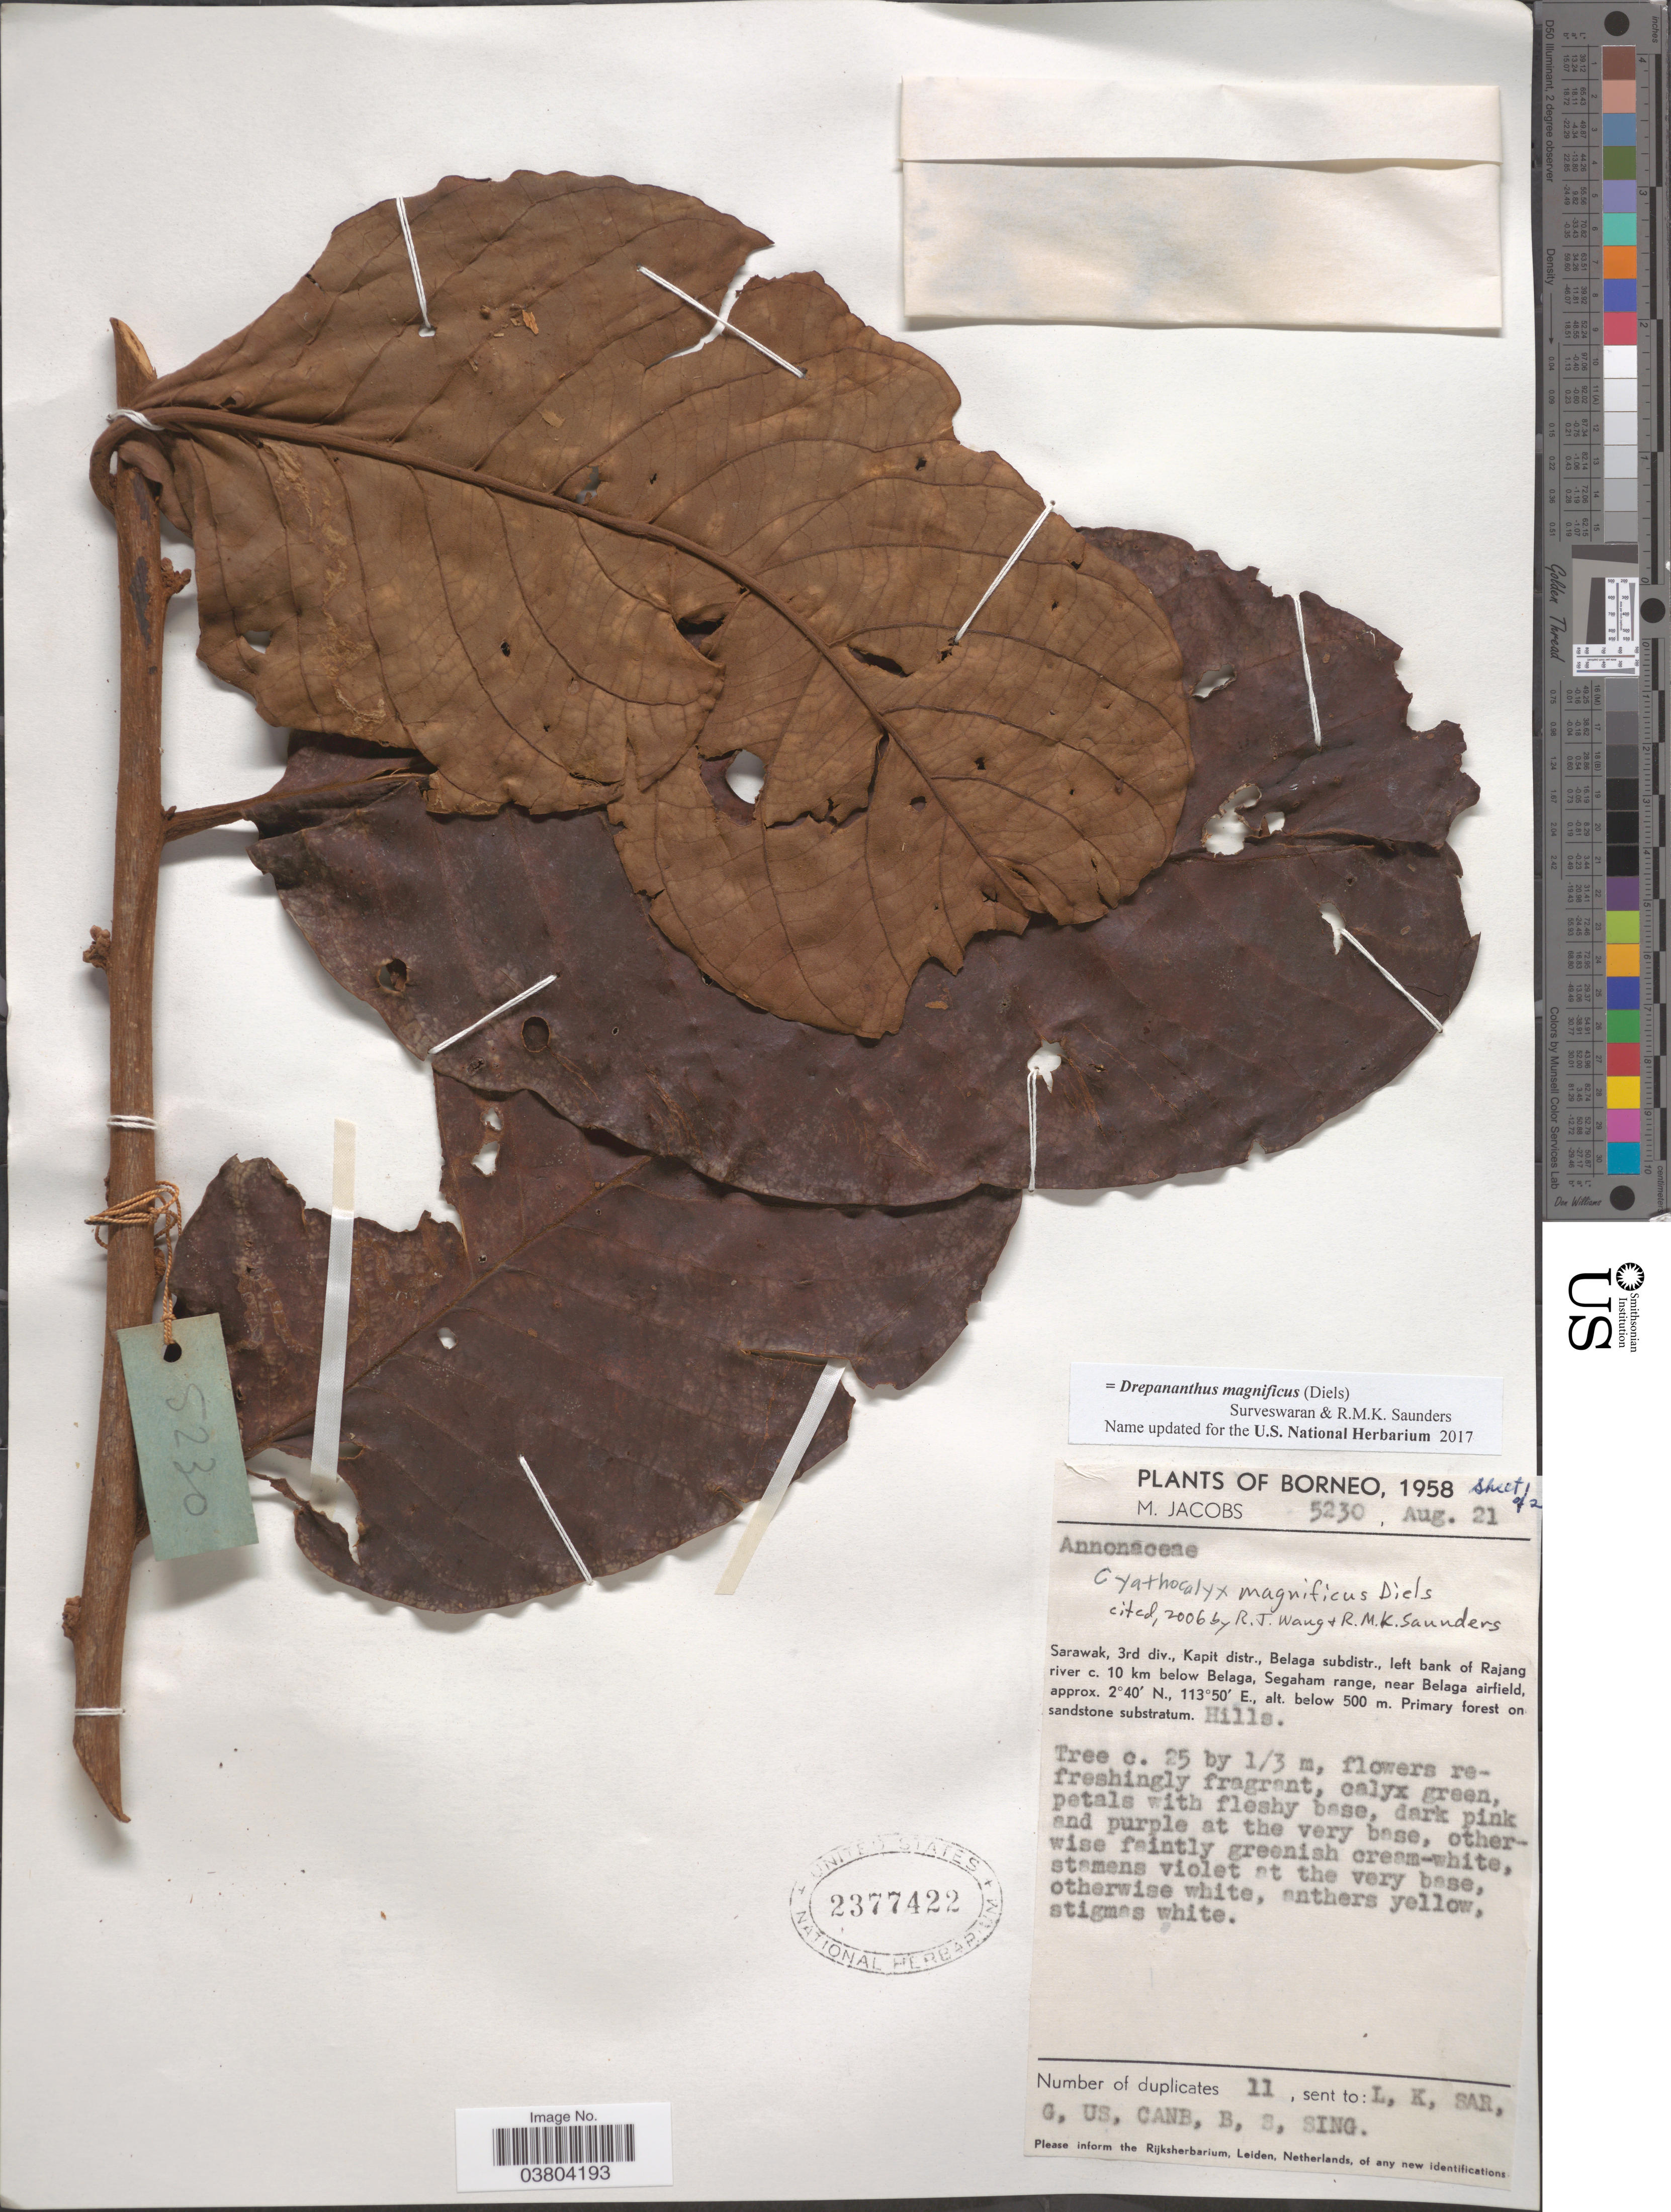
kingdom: Plantae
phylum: Tracheophyta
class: Magnoliopsida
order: Magnoliales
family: Annonaceae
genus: Drepananthus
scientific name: Drepananthus magnificus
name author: (Diels) Surveswaran & R.M.K. Saunders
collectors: M. Jacobs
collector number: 5230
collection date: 1958-08-21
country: Malaysia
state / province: Sarawak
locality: Borneo. 3rd div., Kapit distr., Belaga subdistr., left bank of Rajang river c. 10 km below Belaga, Segaham range, near Belaga airfield.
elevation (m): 500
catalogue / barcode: US 2377422